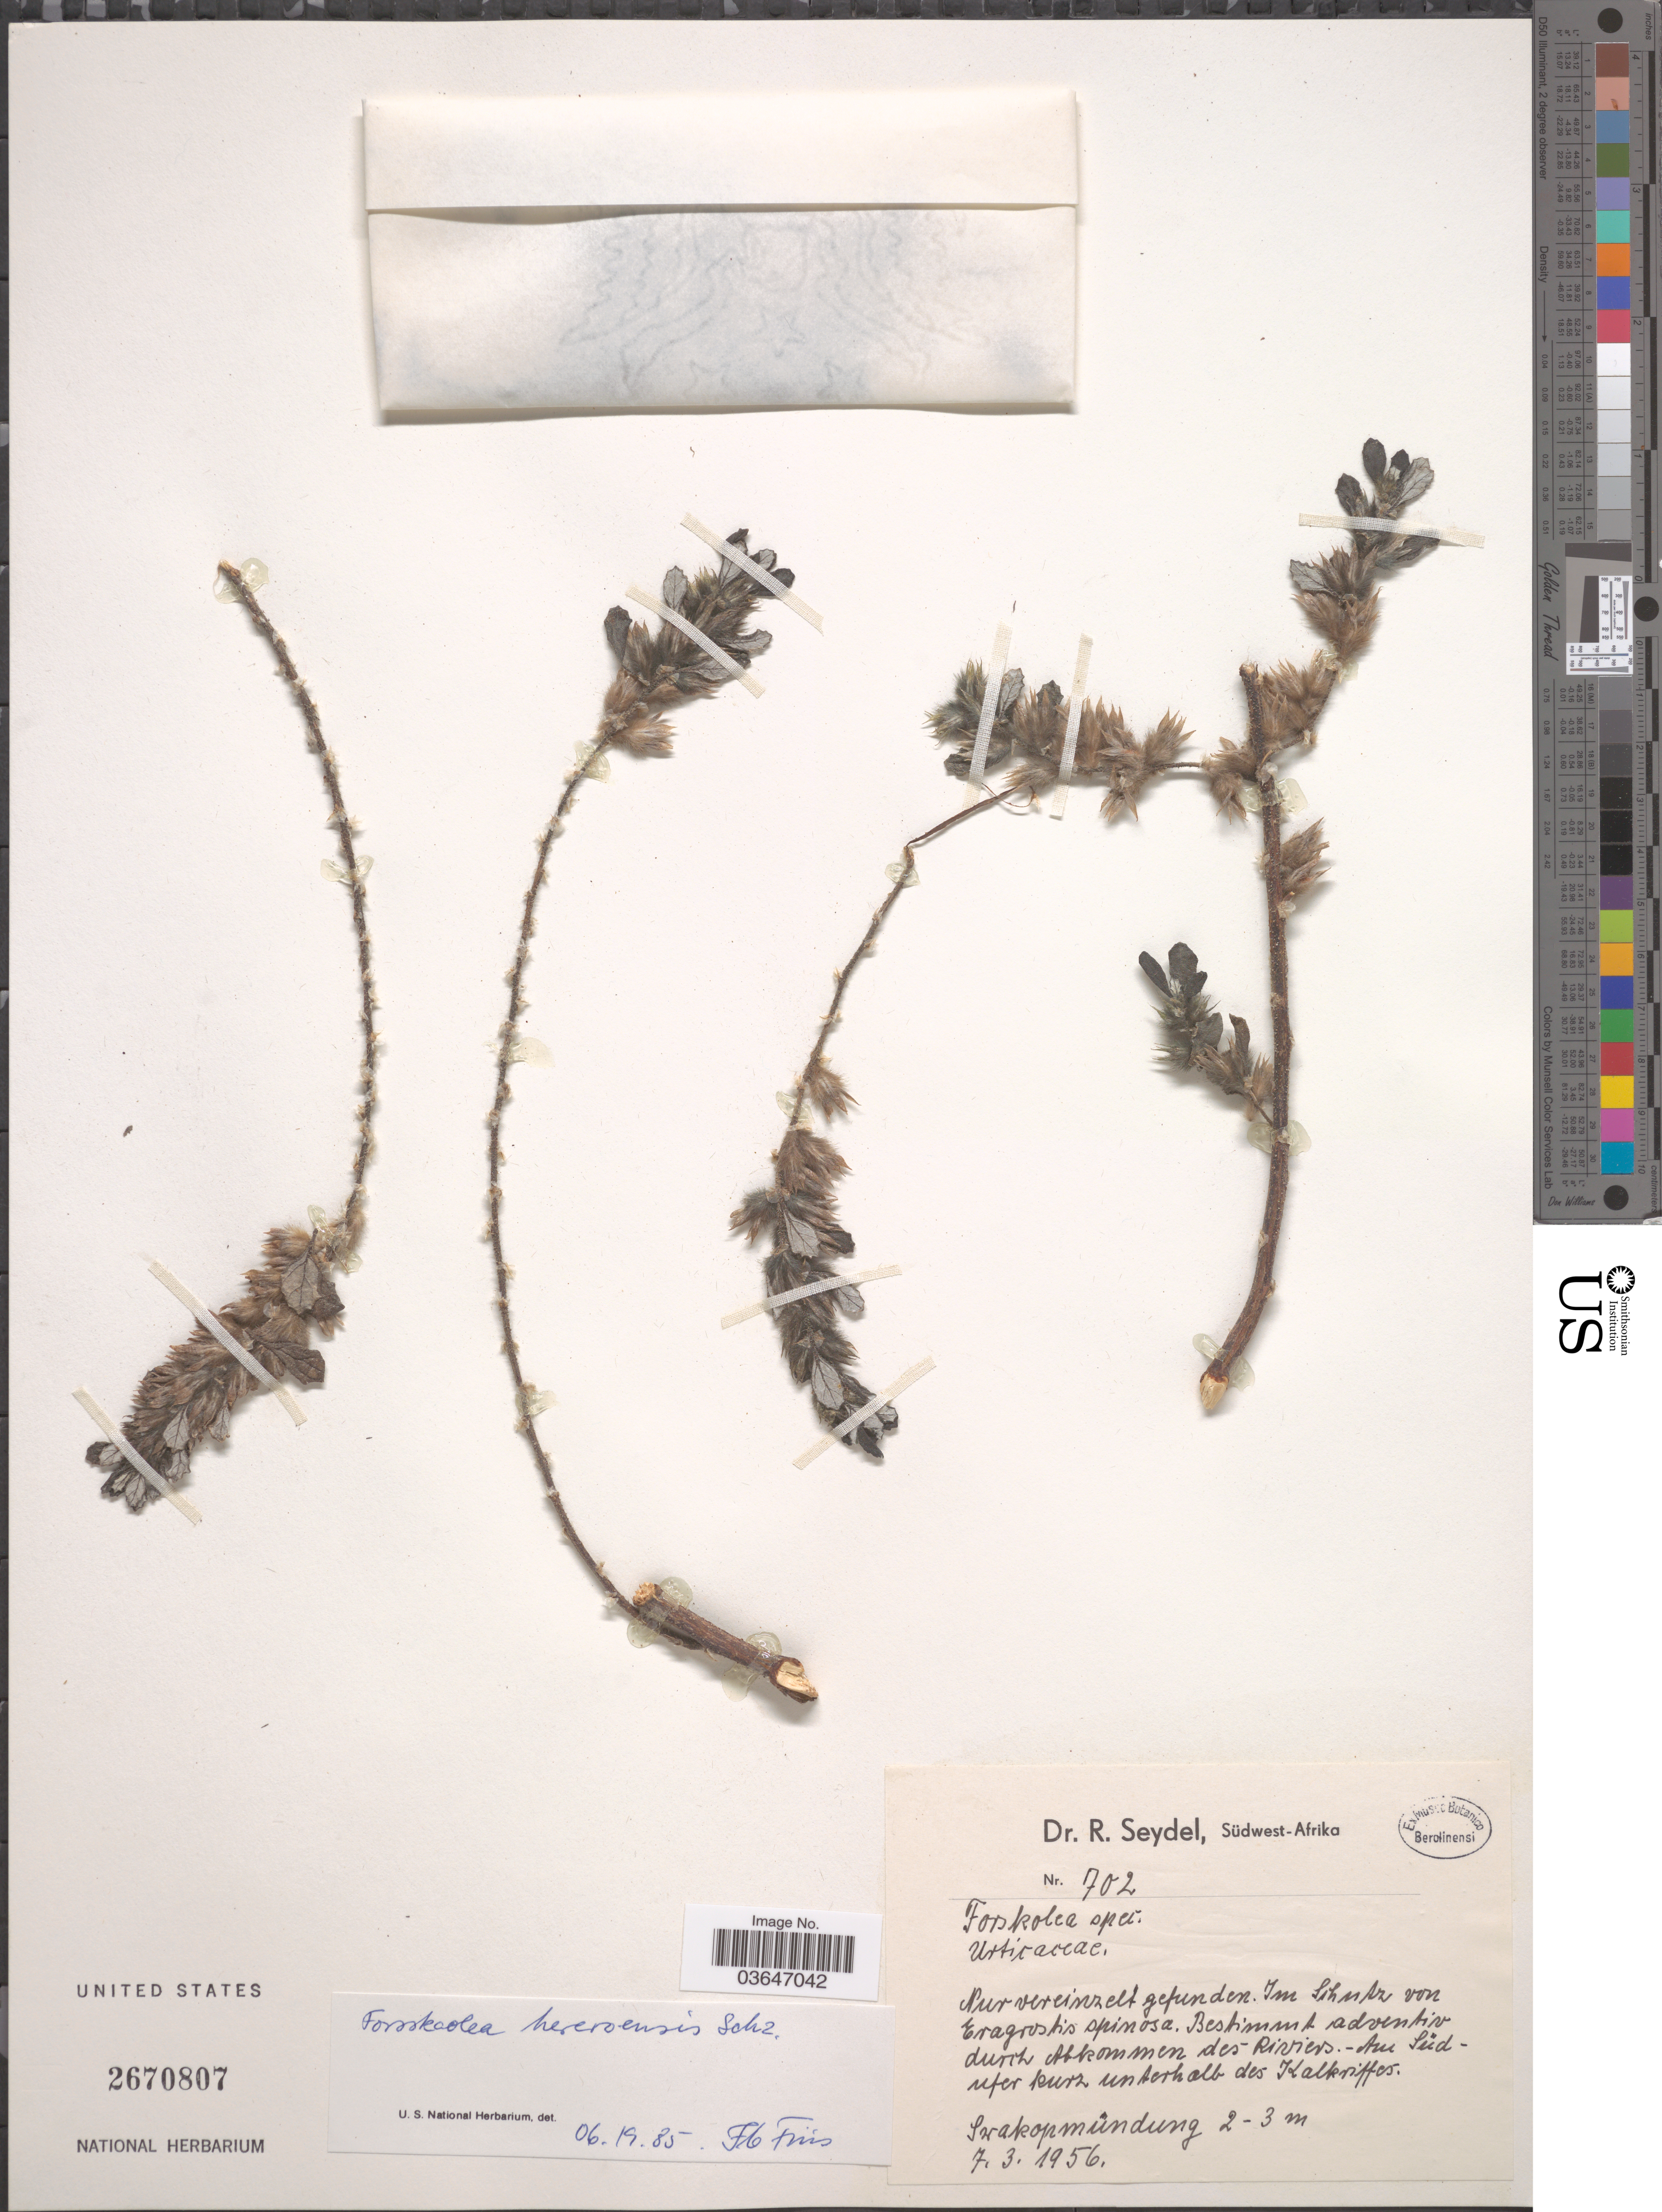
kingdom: Plantae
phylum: Tracheophyta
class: Magnoliopsida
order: Rosales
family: Urticaceae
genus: Forsskaolea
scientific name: Forsskaolea hereroensis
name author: Schinz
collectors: R. Seydel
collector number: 702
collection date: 1956-03-07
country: Namibia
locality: Südwest-Afrika. Swakopmúndung.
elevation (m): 2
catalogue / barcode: US 2670807